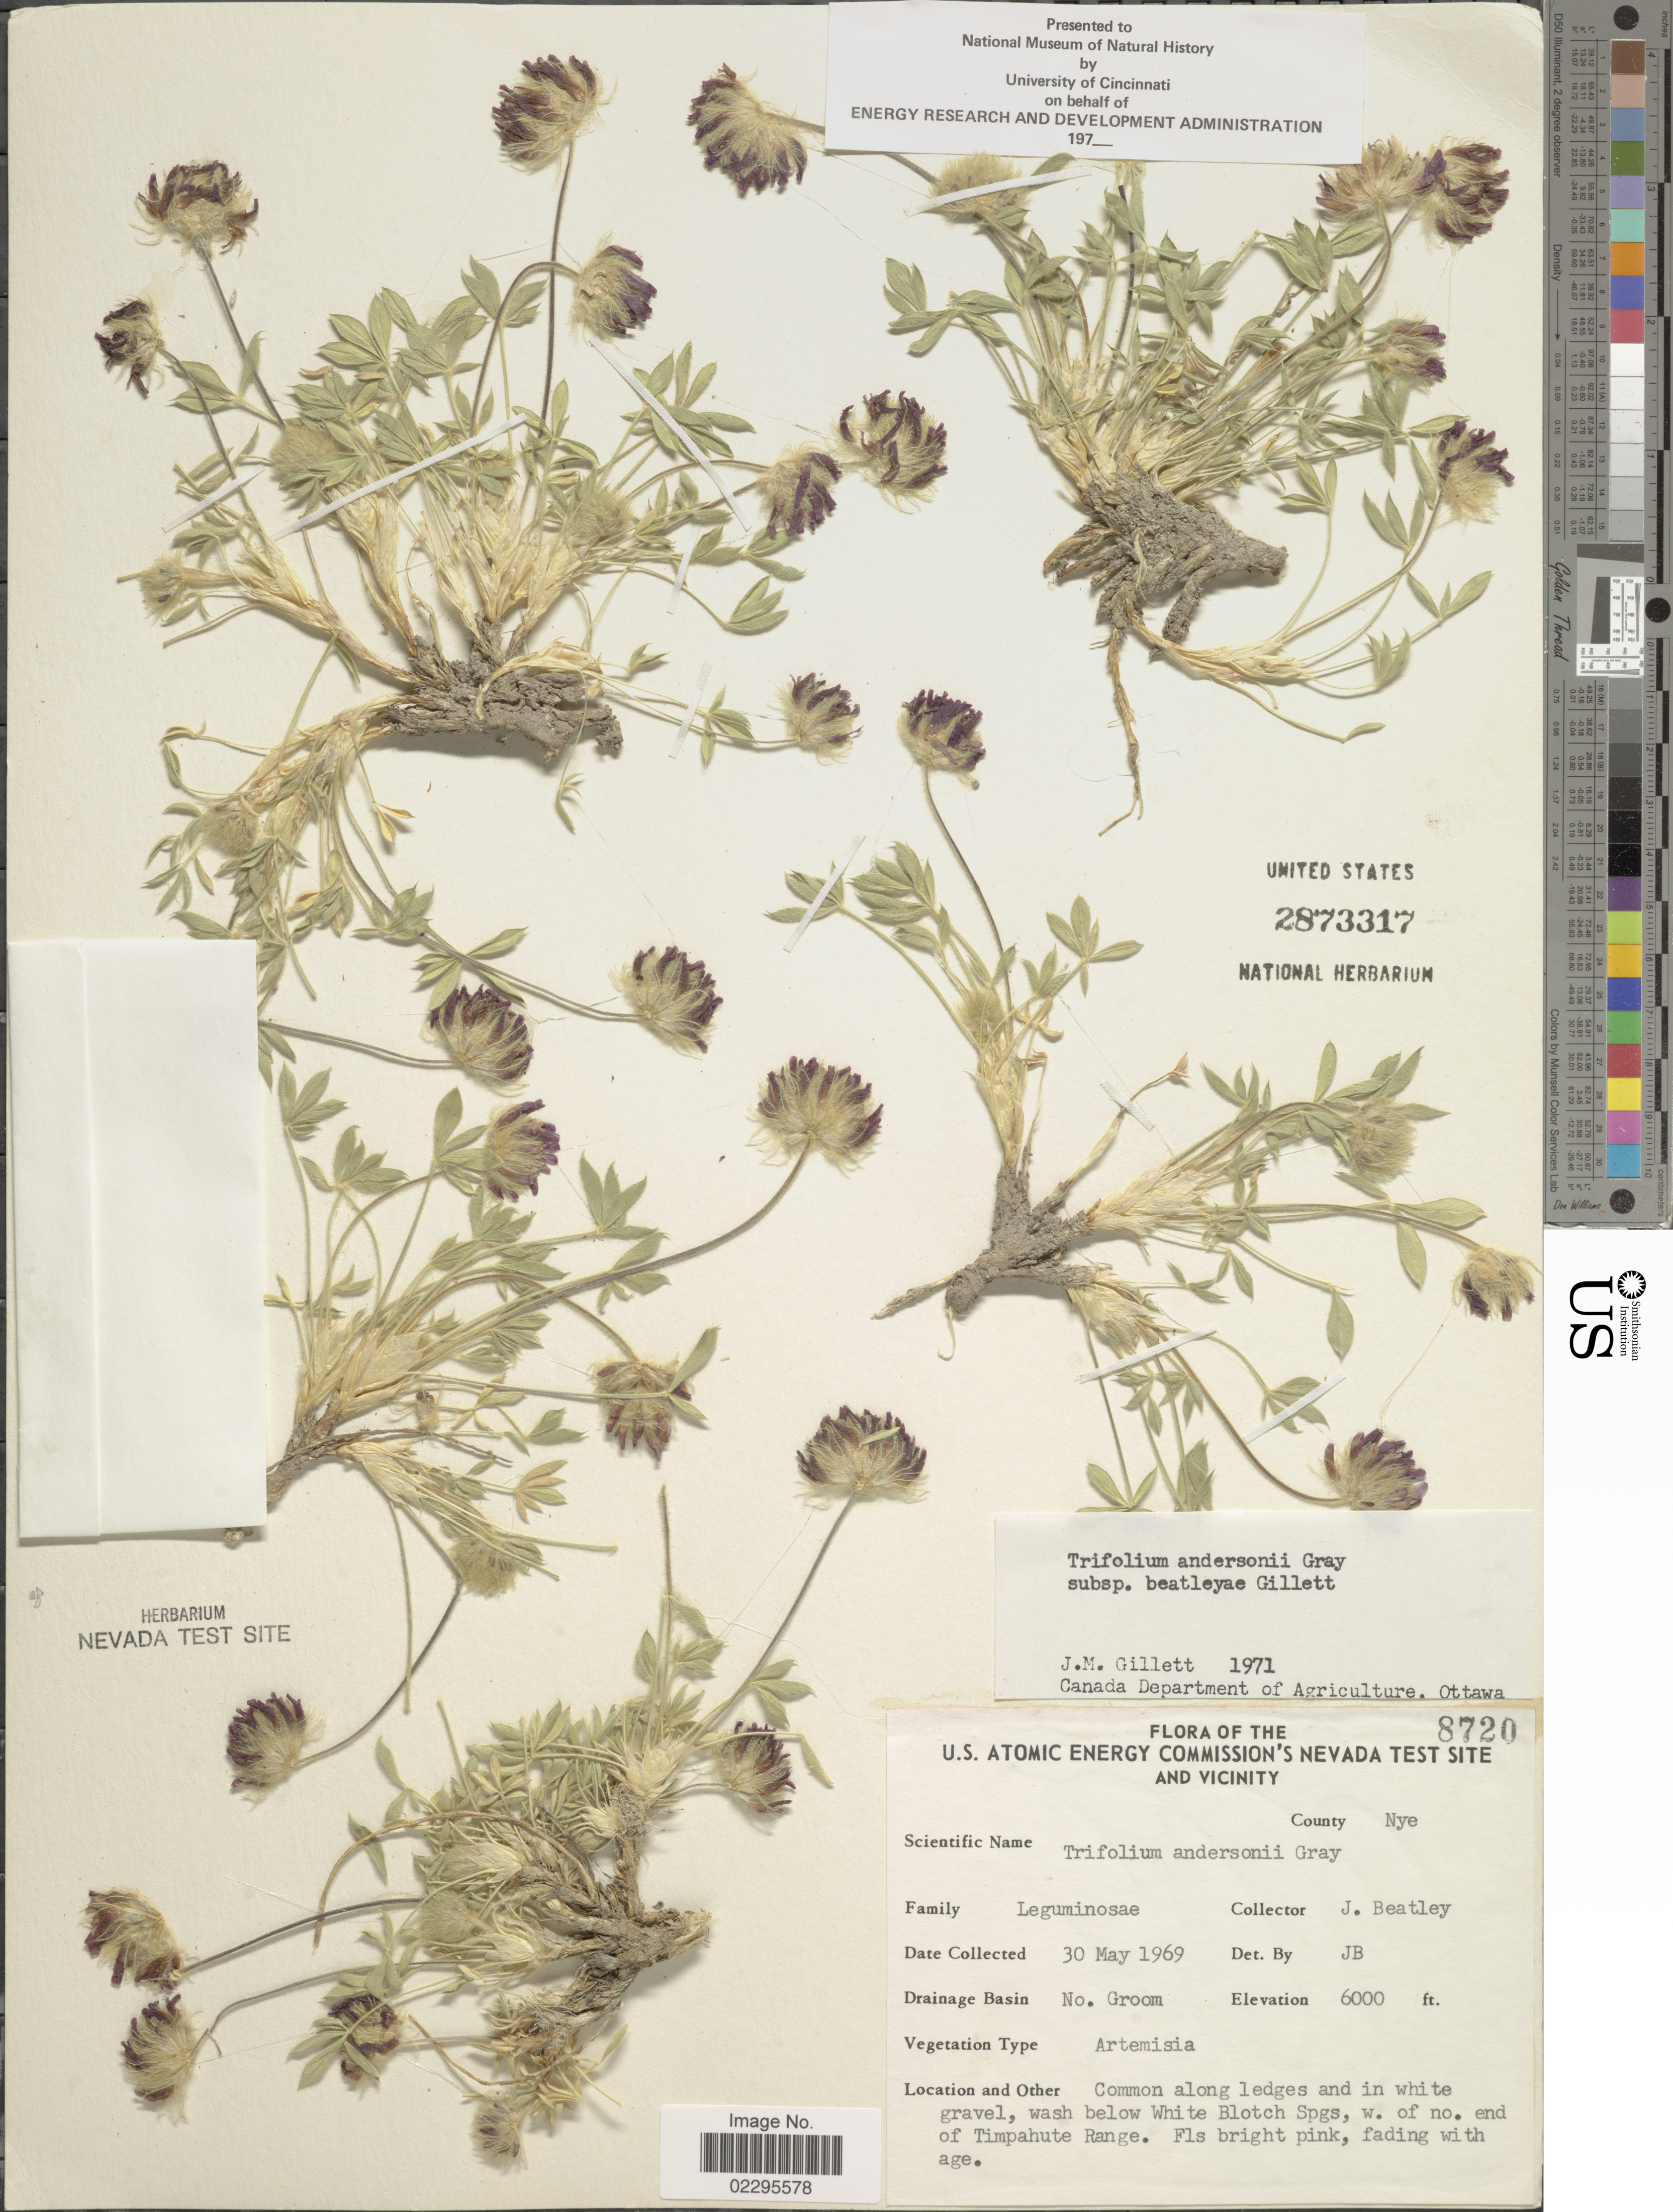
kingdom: Plantae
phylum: Tracheophyta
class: Magnoliopsida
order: Fabales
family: Fabaceae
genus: Trifolium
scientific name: Trifolium andersonii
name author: A. Gray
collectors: J. C. Beatley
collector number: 8720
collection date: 1969-05-30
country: United States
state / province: Nevada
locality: U. S. Atomic Energy Commission's Nevada Test Site and vicinity. County Nye. Drainage Basin No. Groom. below White Blotch Spgs, w. of no. end of Timpahute Range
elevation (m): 1829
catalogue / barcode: US 2873317